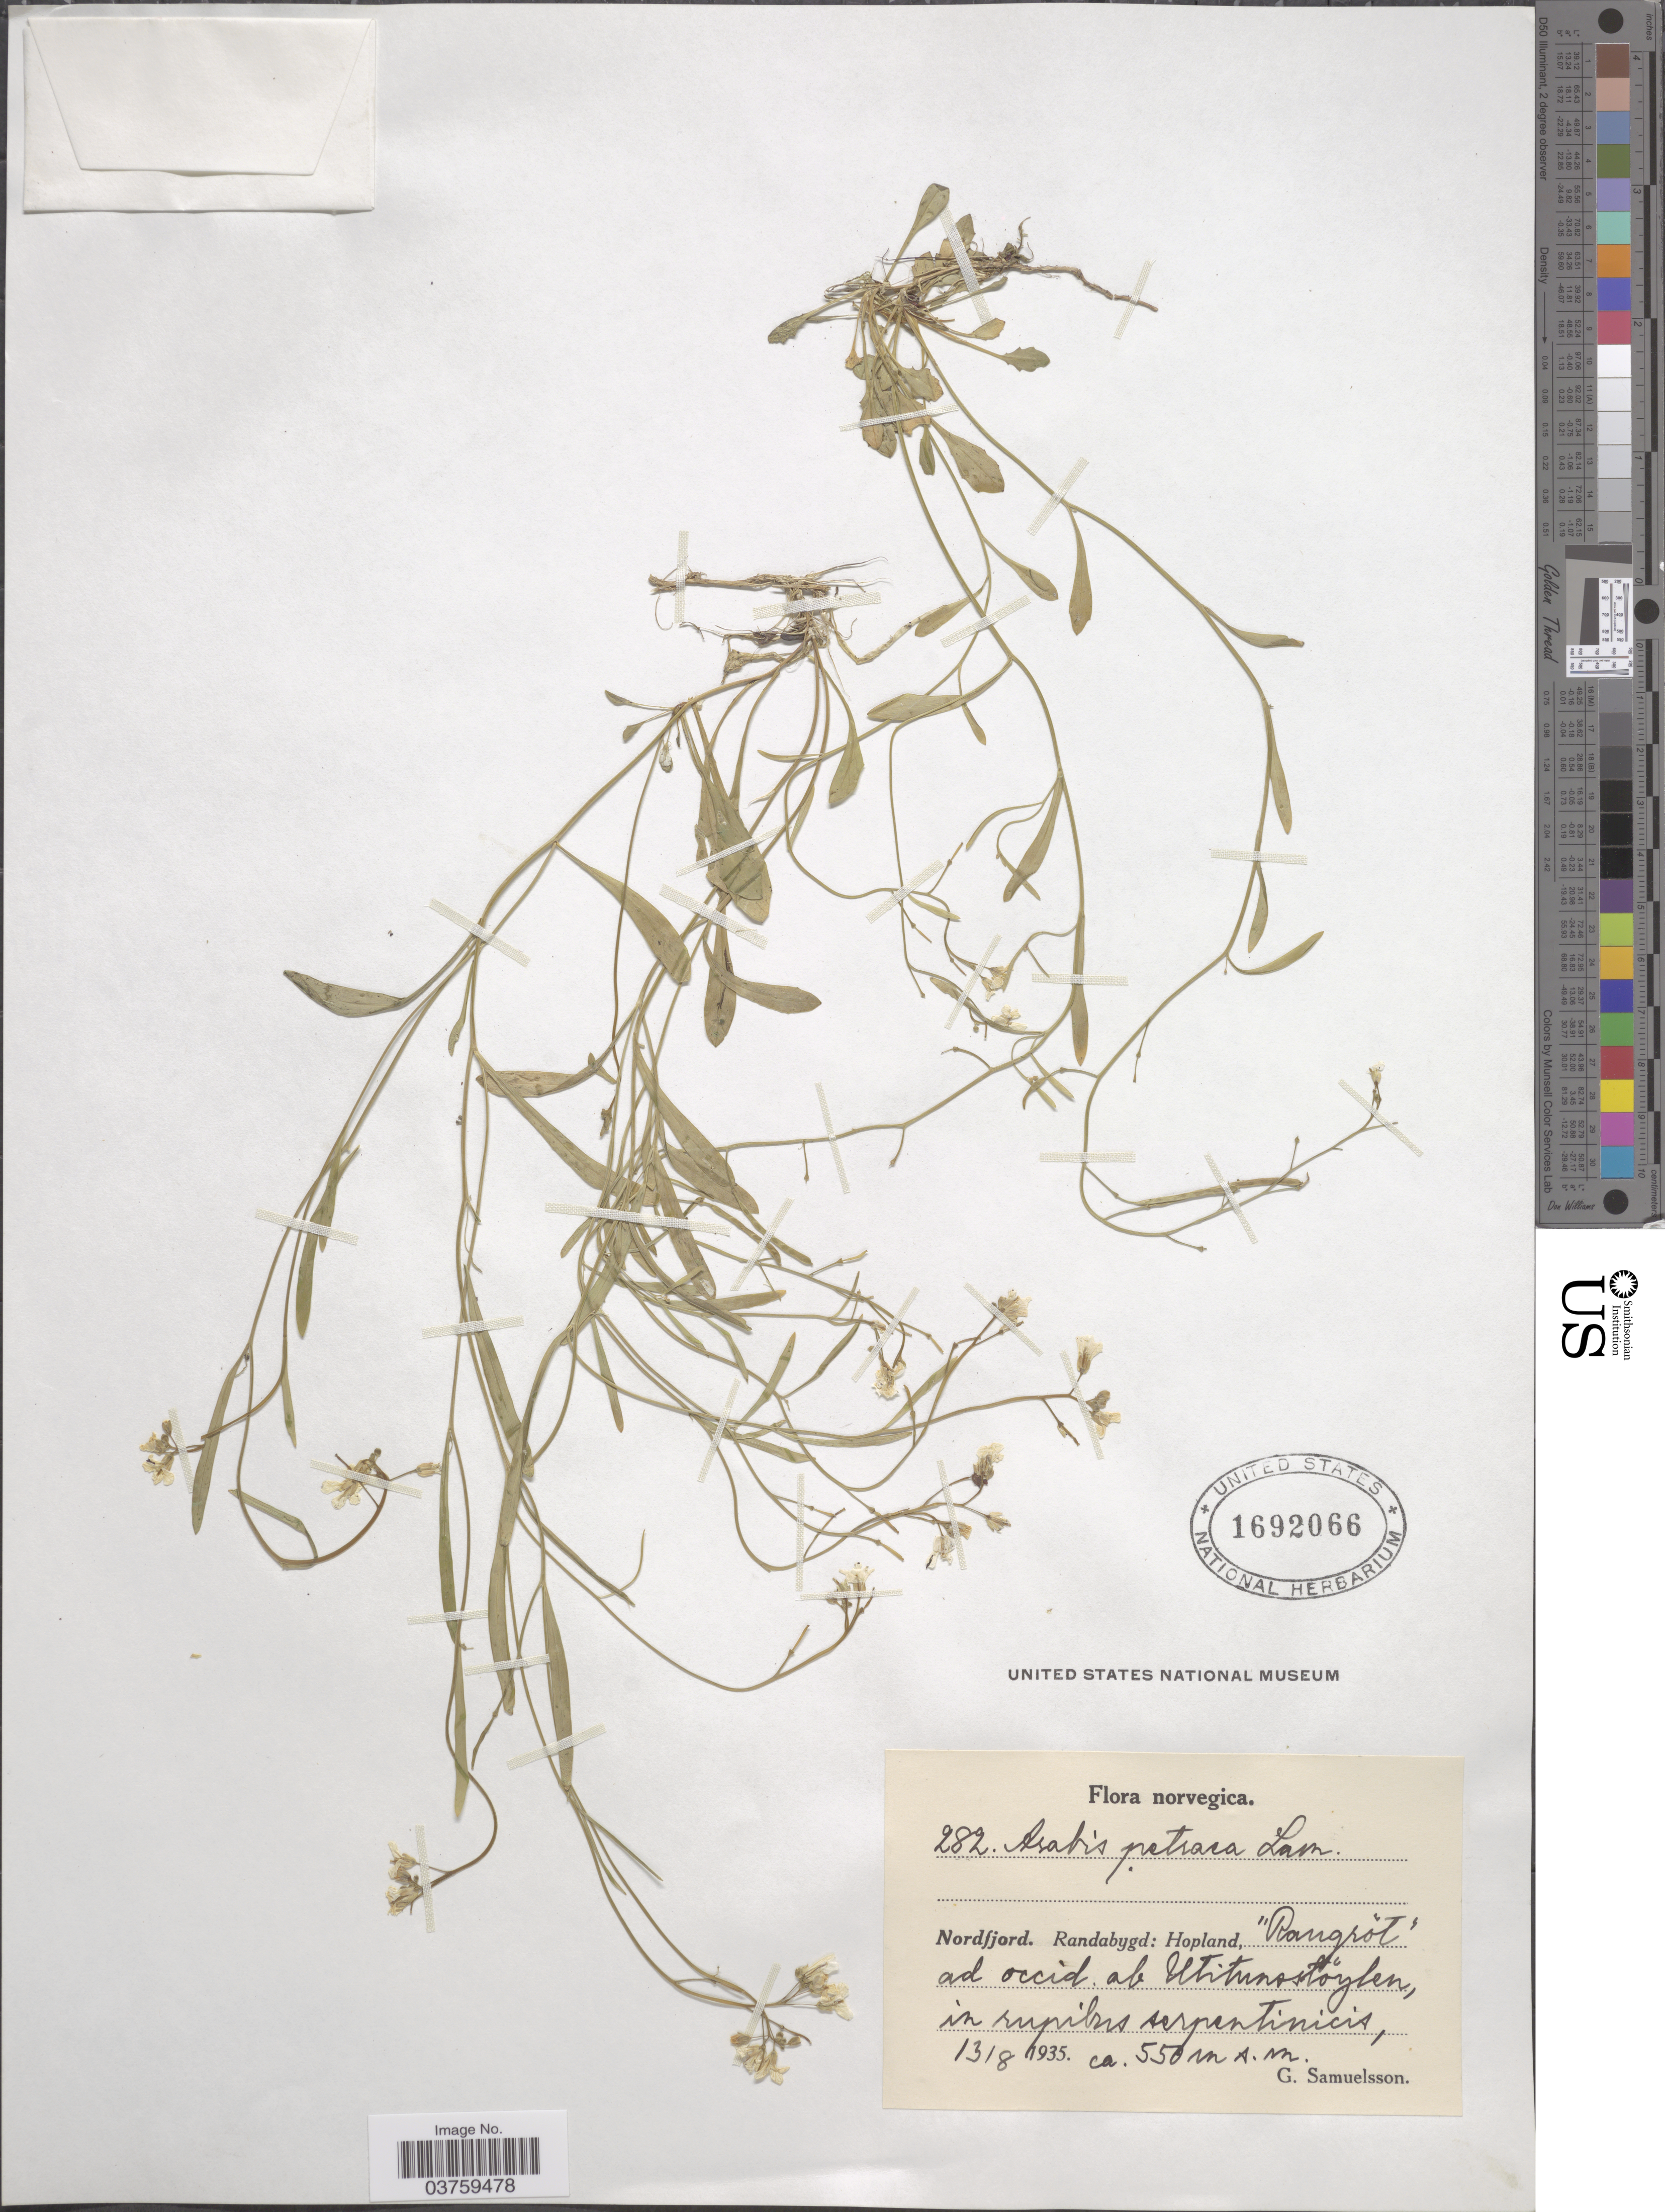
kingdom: Plantae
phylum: Tracheophyta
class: Magnoliopsida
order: Brassicales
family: Brassicaceae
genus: Arabis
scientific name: Arabis petraea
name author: (L.) Lam.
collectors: G. Samuelsson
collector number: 282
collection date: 1935-08-13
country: Norway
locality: Nordfjord. Randabygd: Hopland, "Rangröt"ad occid. ab Utitunostoglen, in rupubis serpenTinicis.*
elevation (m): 550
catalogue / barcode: US 1692066